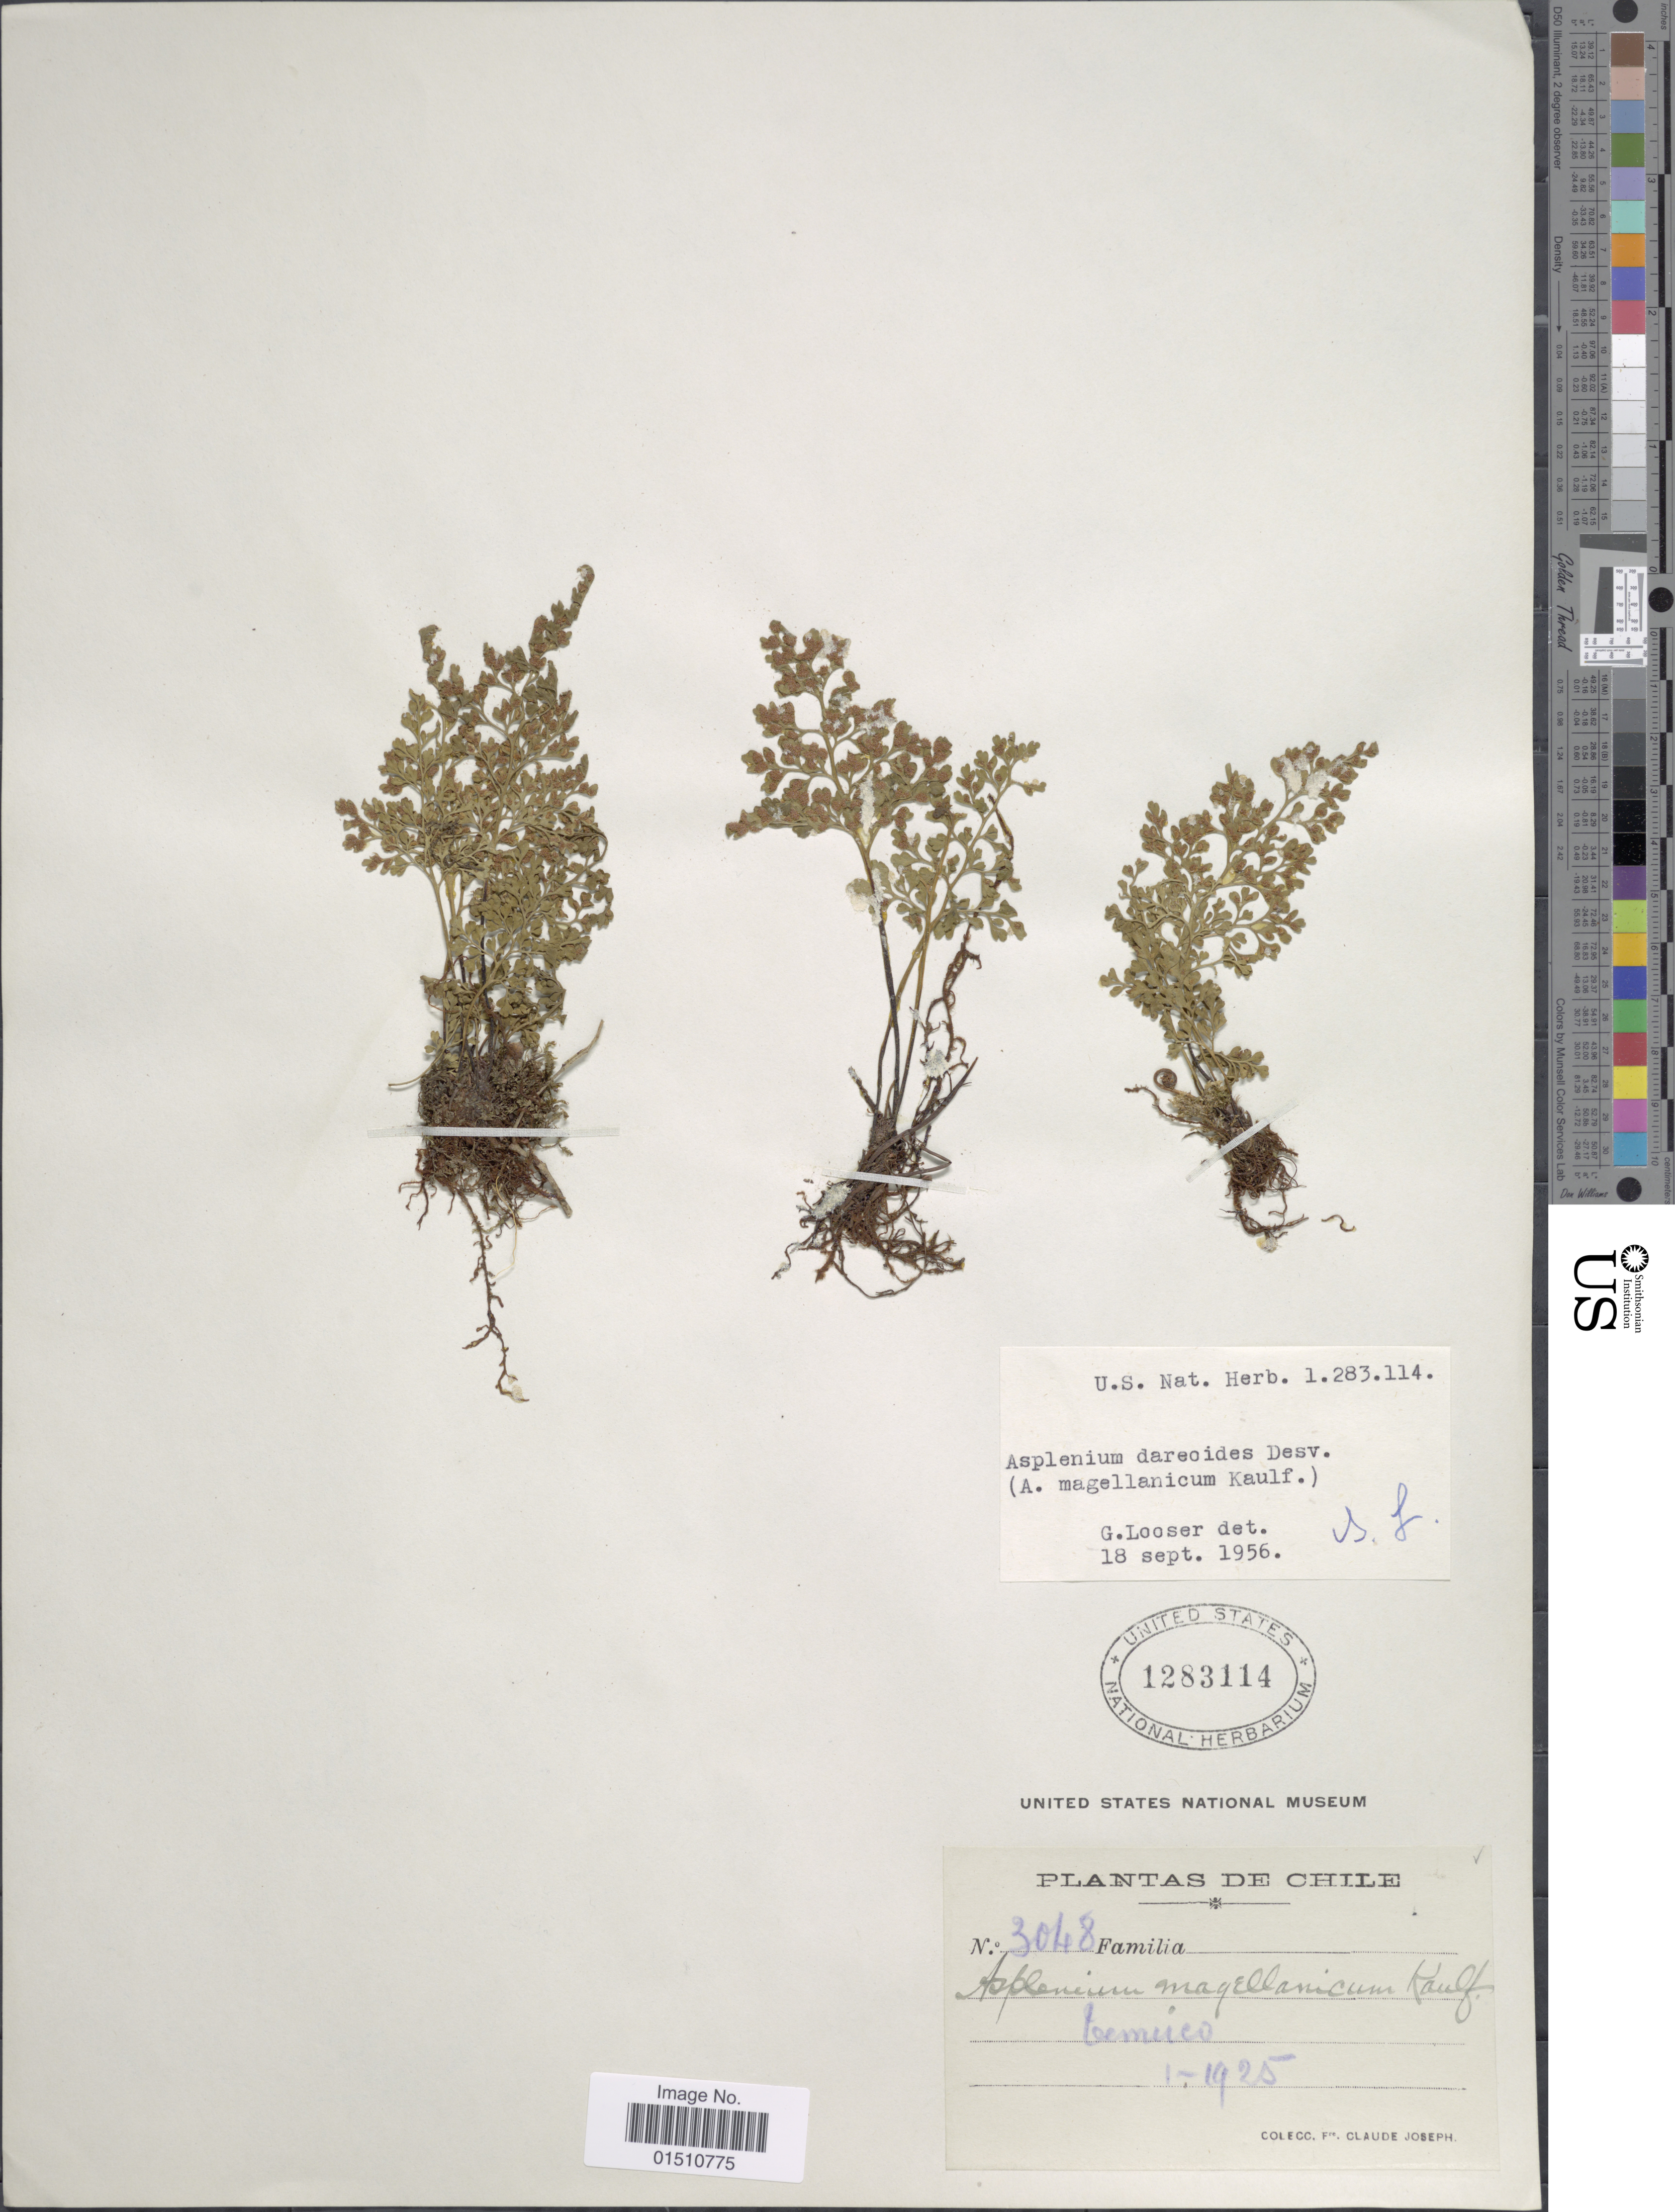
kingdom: Plantae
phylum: Tracheophyta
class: Polypodiopsida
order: Polypodiales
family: Aspleniaceae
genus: Asplenium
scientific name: Asplenium dareoides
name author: Desv.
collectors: Bro. Claude-Joseph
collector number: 3048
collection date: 1925-01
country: Chile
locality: Chile, Temuco.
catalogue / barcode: US 1283114